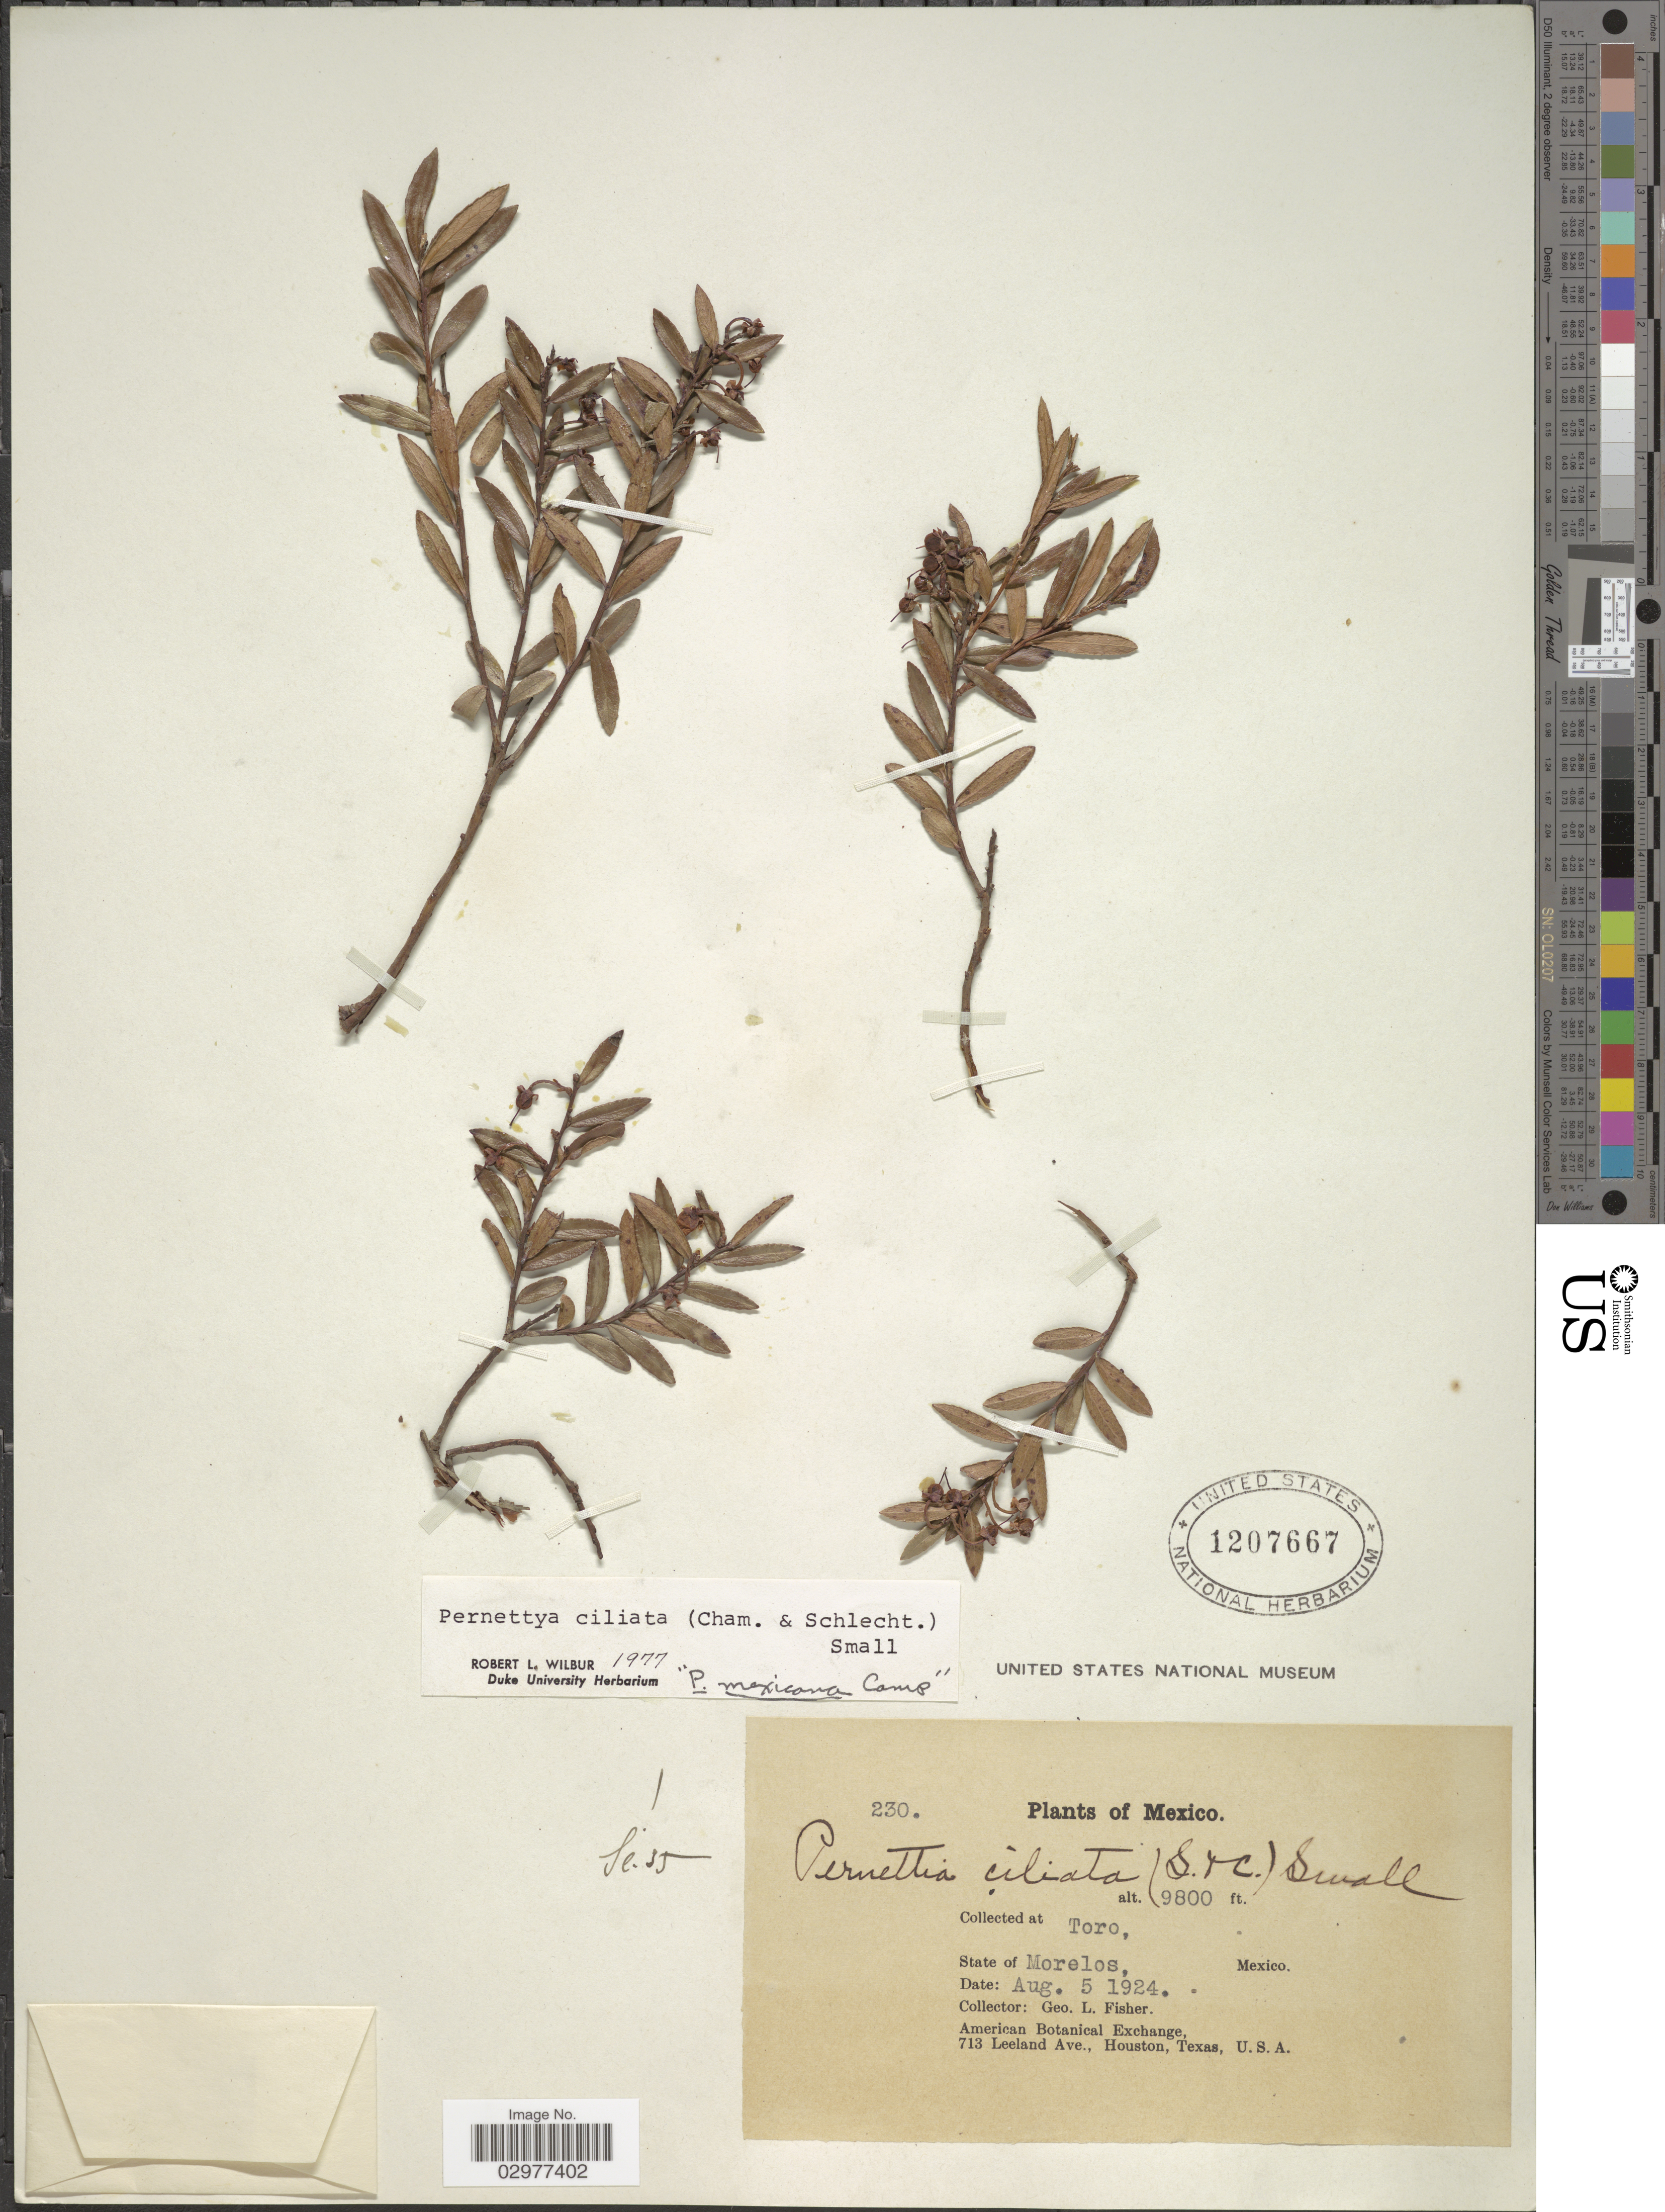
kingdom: Plantae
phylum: Tracheophyta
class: Magnoliopsida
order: Ericales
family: Ericaceae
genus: Pernettya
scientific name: Pernettya prostrata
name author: (Cav.) DC.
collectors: G. L. Fisher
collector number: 230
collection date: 1924-08-05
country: Mexico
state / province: Morelos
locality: Toro.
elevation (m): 2987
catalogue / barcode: US 1207667